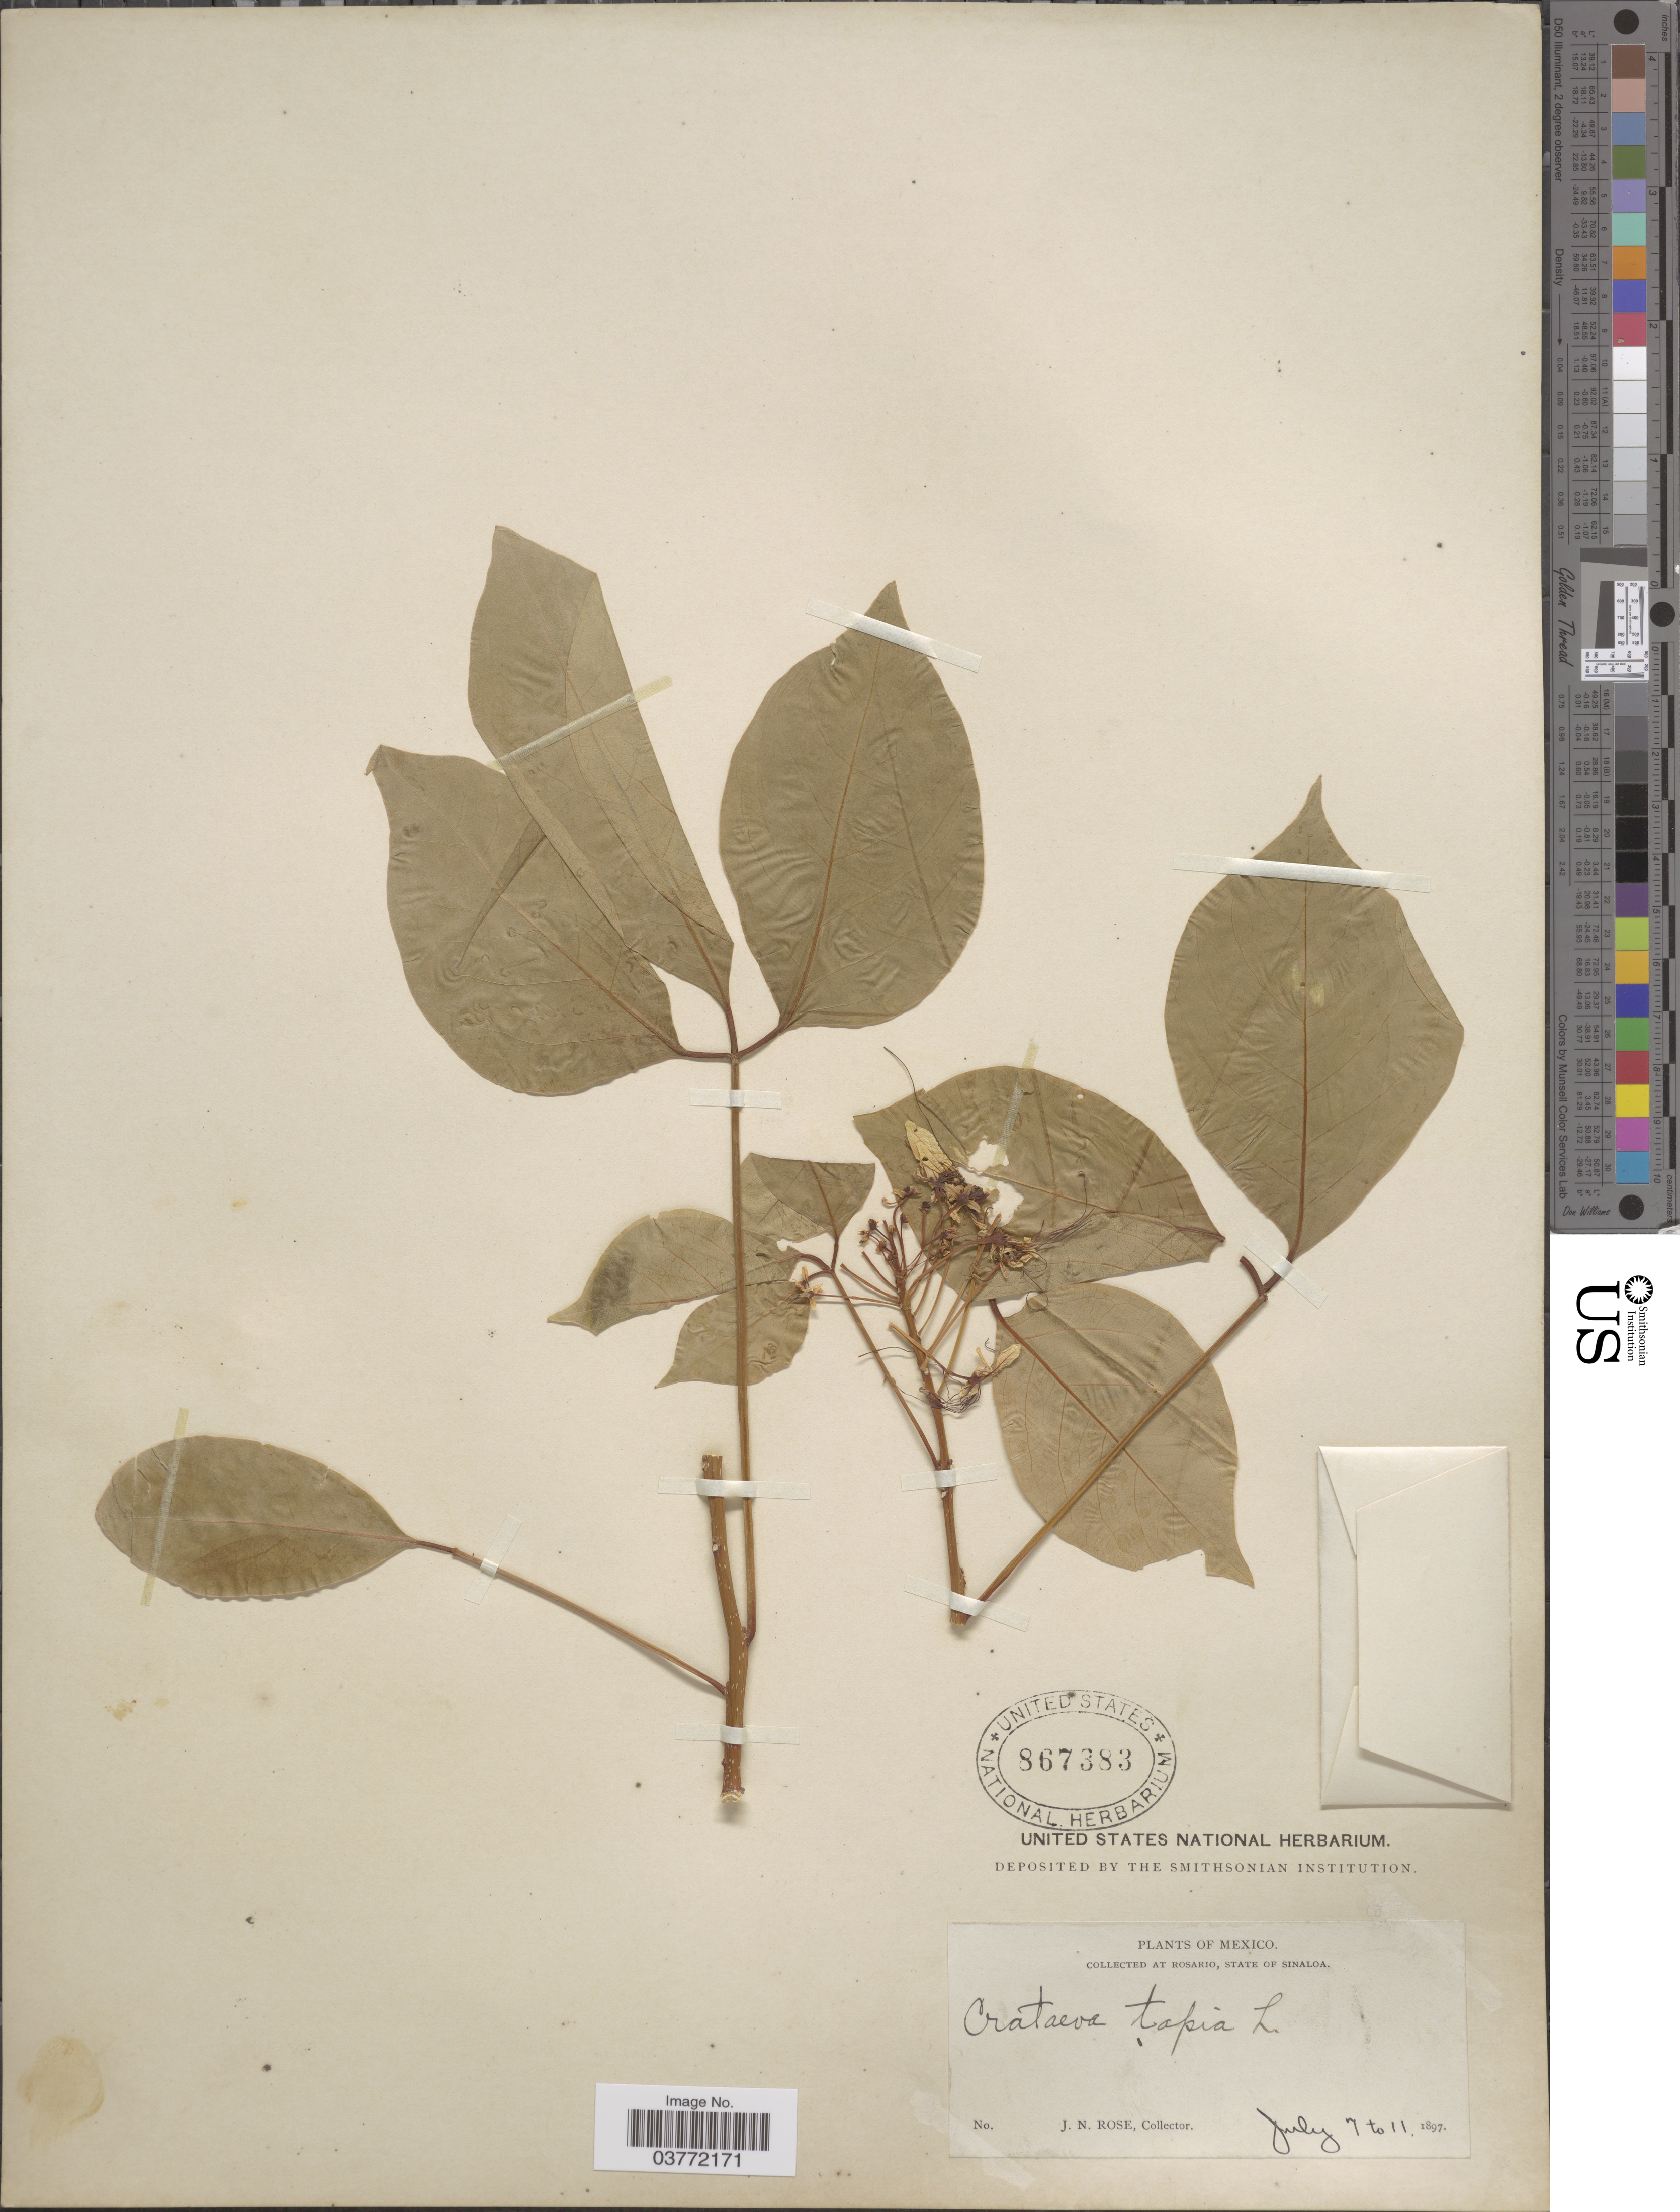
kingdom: Plantae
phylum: Tracheophyta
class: Magnoliopsida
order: Brassicales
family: Capparaceae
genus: Crateva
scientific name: Crateva tapia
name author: L.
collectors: J. N. Rose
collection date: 1897-07-07/1897-07-11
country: Mexico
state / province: Sinaloa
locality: Rosario.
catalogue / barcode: US 867383